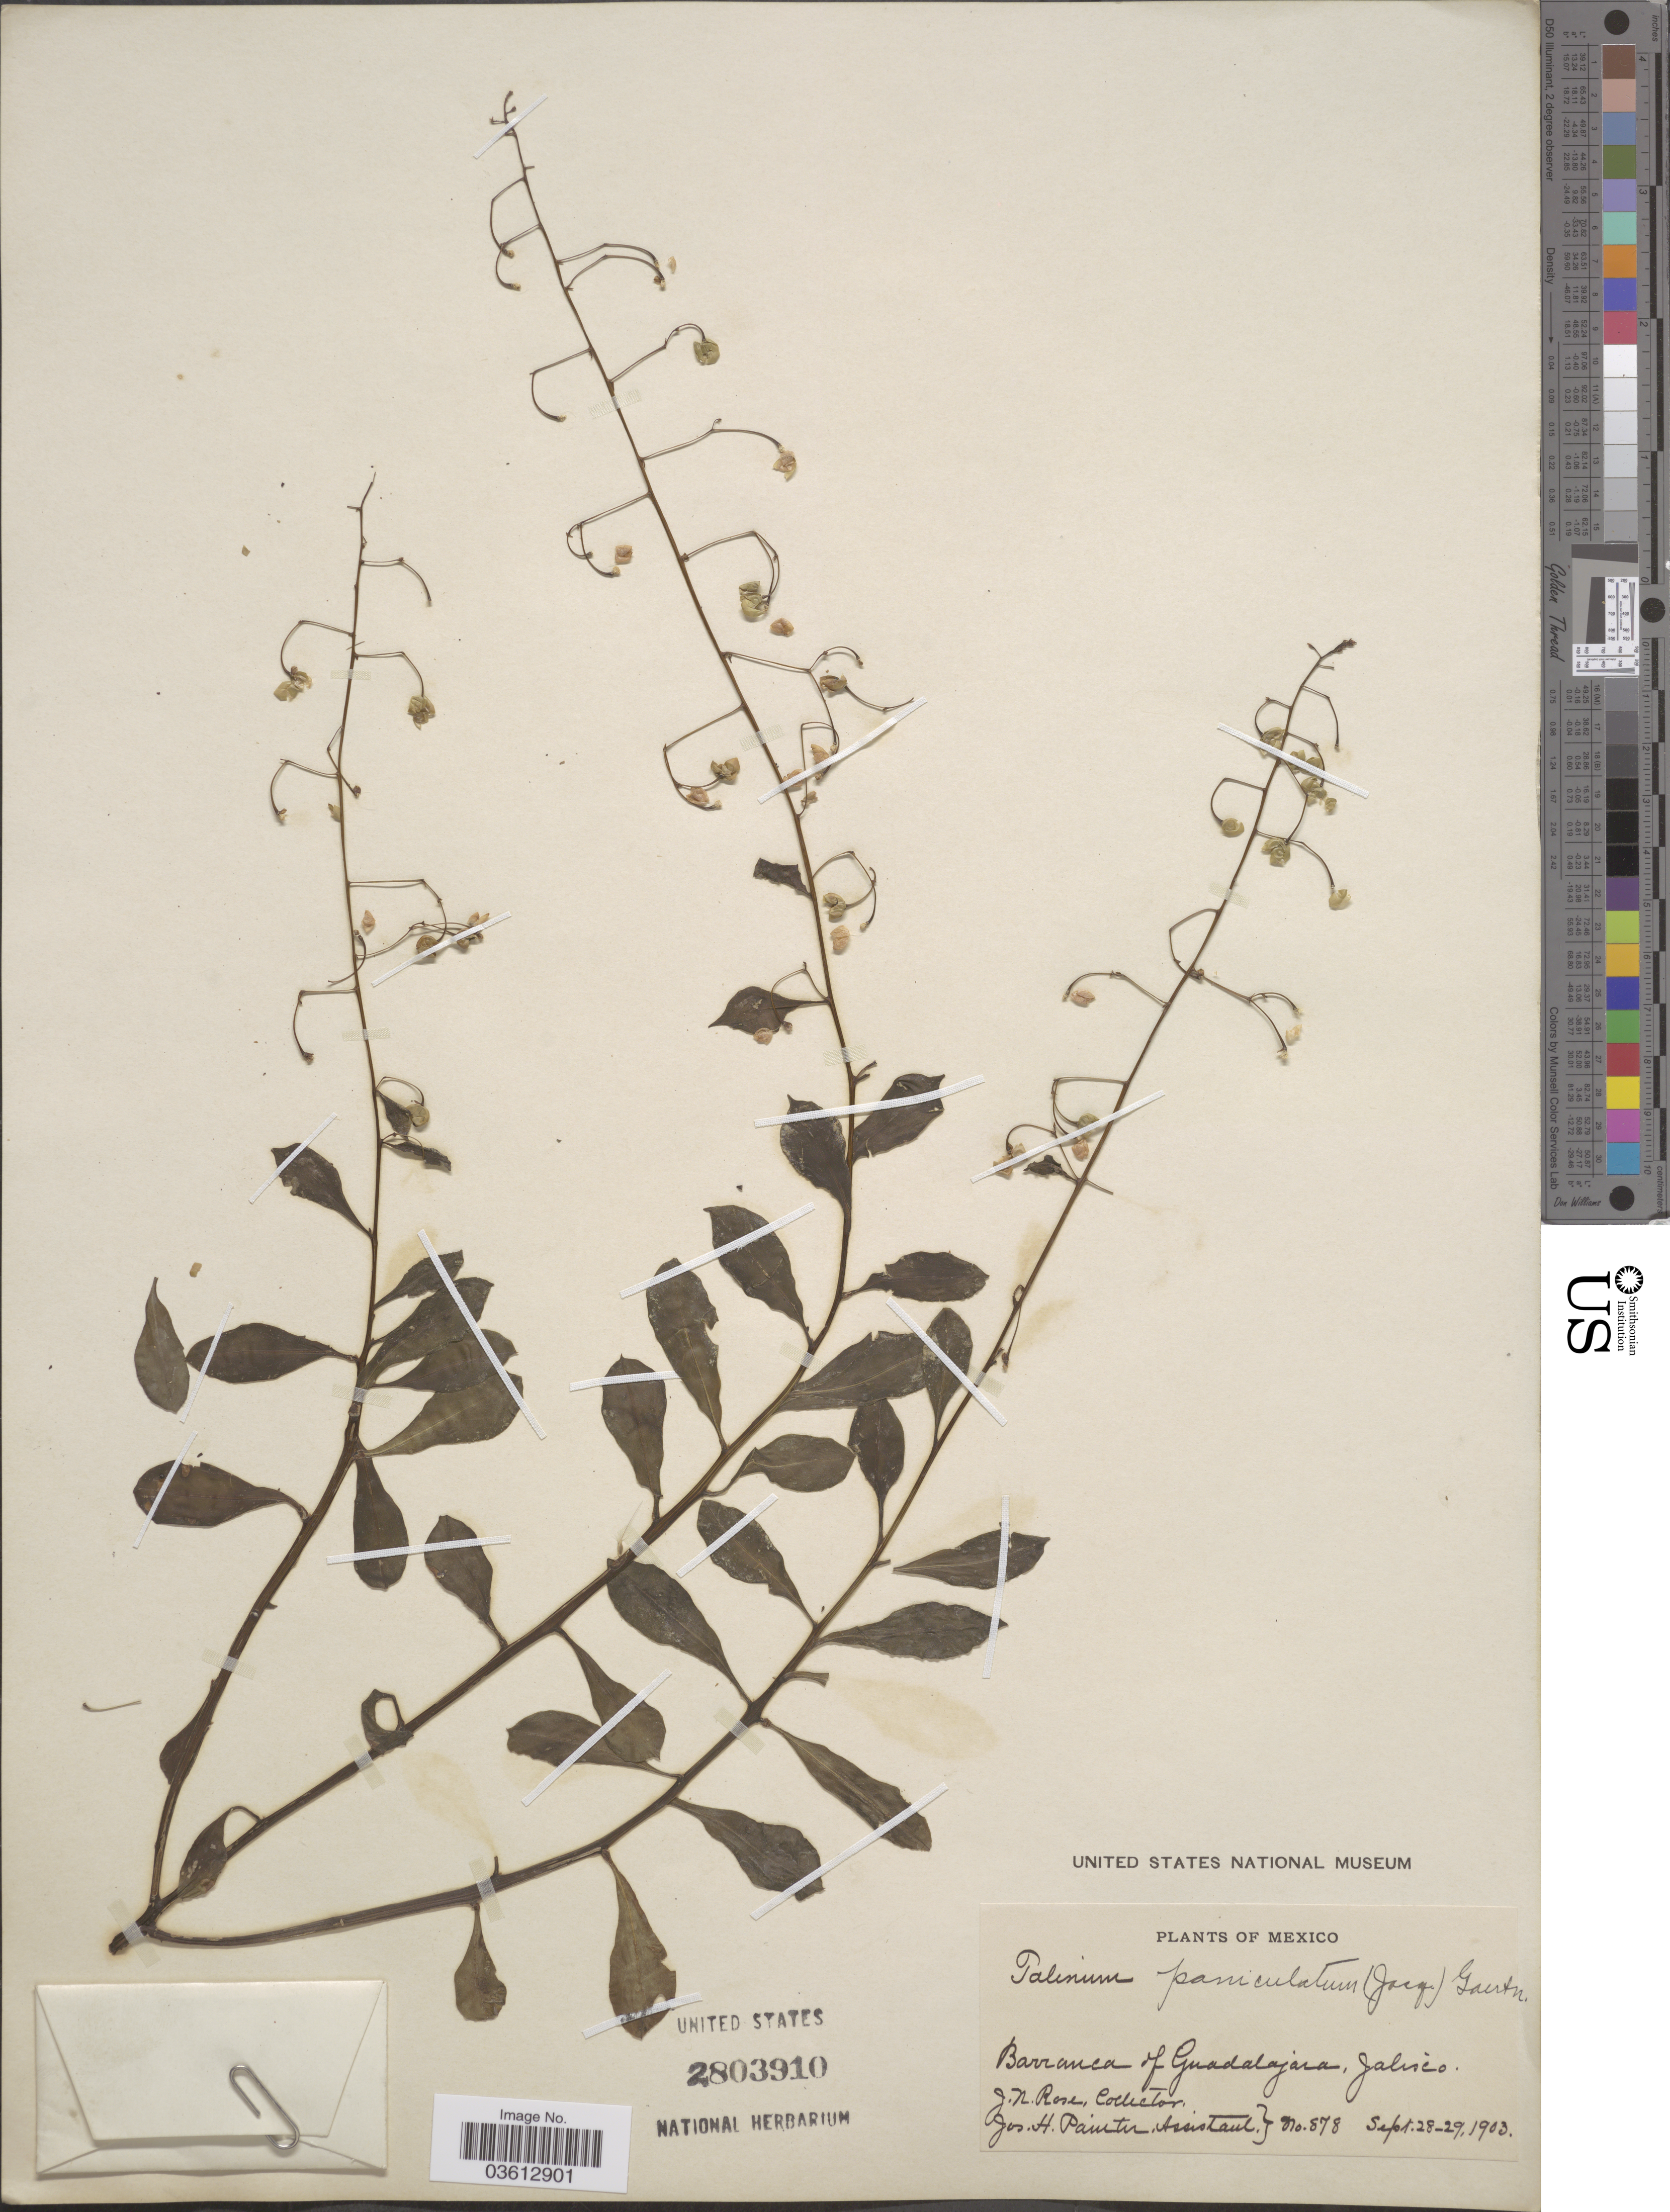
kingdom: Plantae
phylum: Tracheophyta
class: Magnoliopsida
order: Caryophyllales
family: Talinaceae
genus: Talinum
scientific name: Talinum paniculatum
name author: (Jacq.) Gaertn.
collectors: J. N. Rose & J. H. Painter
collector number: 878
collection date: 1903-09-28/1903-09-29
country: Mexico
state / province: Jalisco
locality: Barranca of Guadalajara.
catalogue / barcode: US 2803910